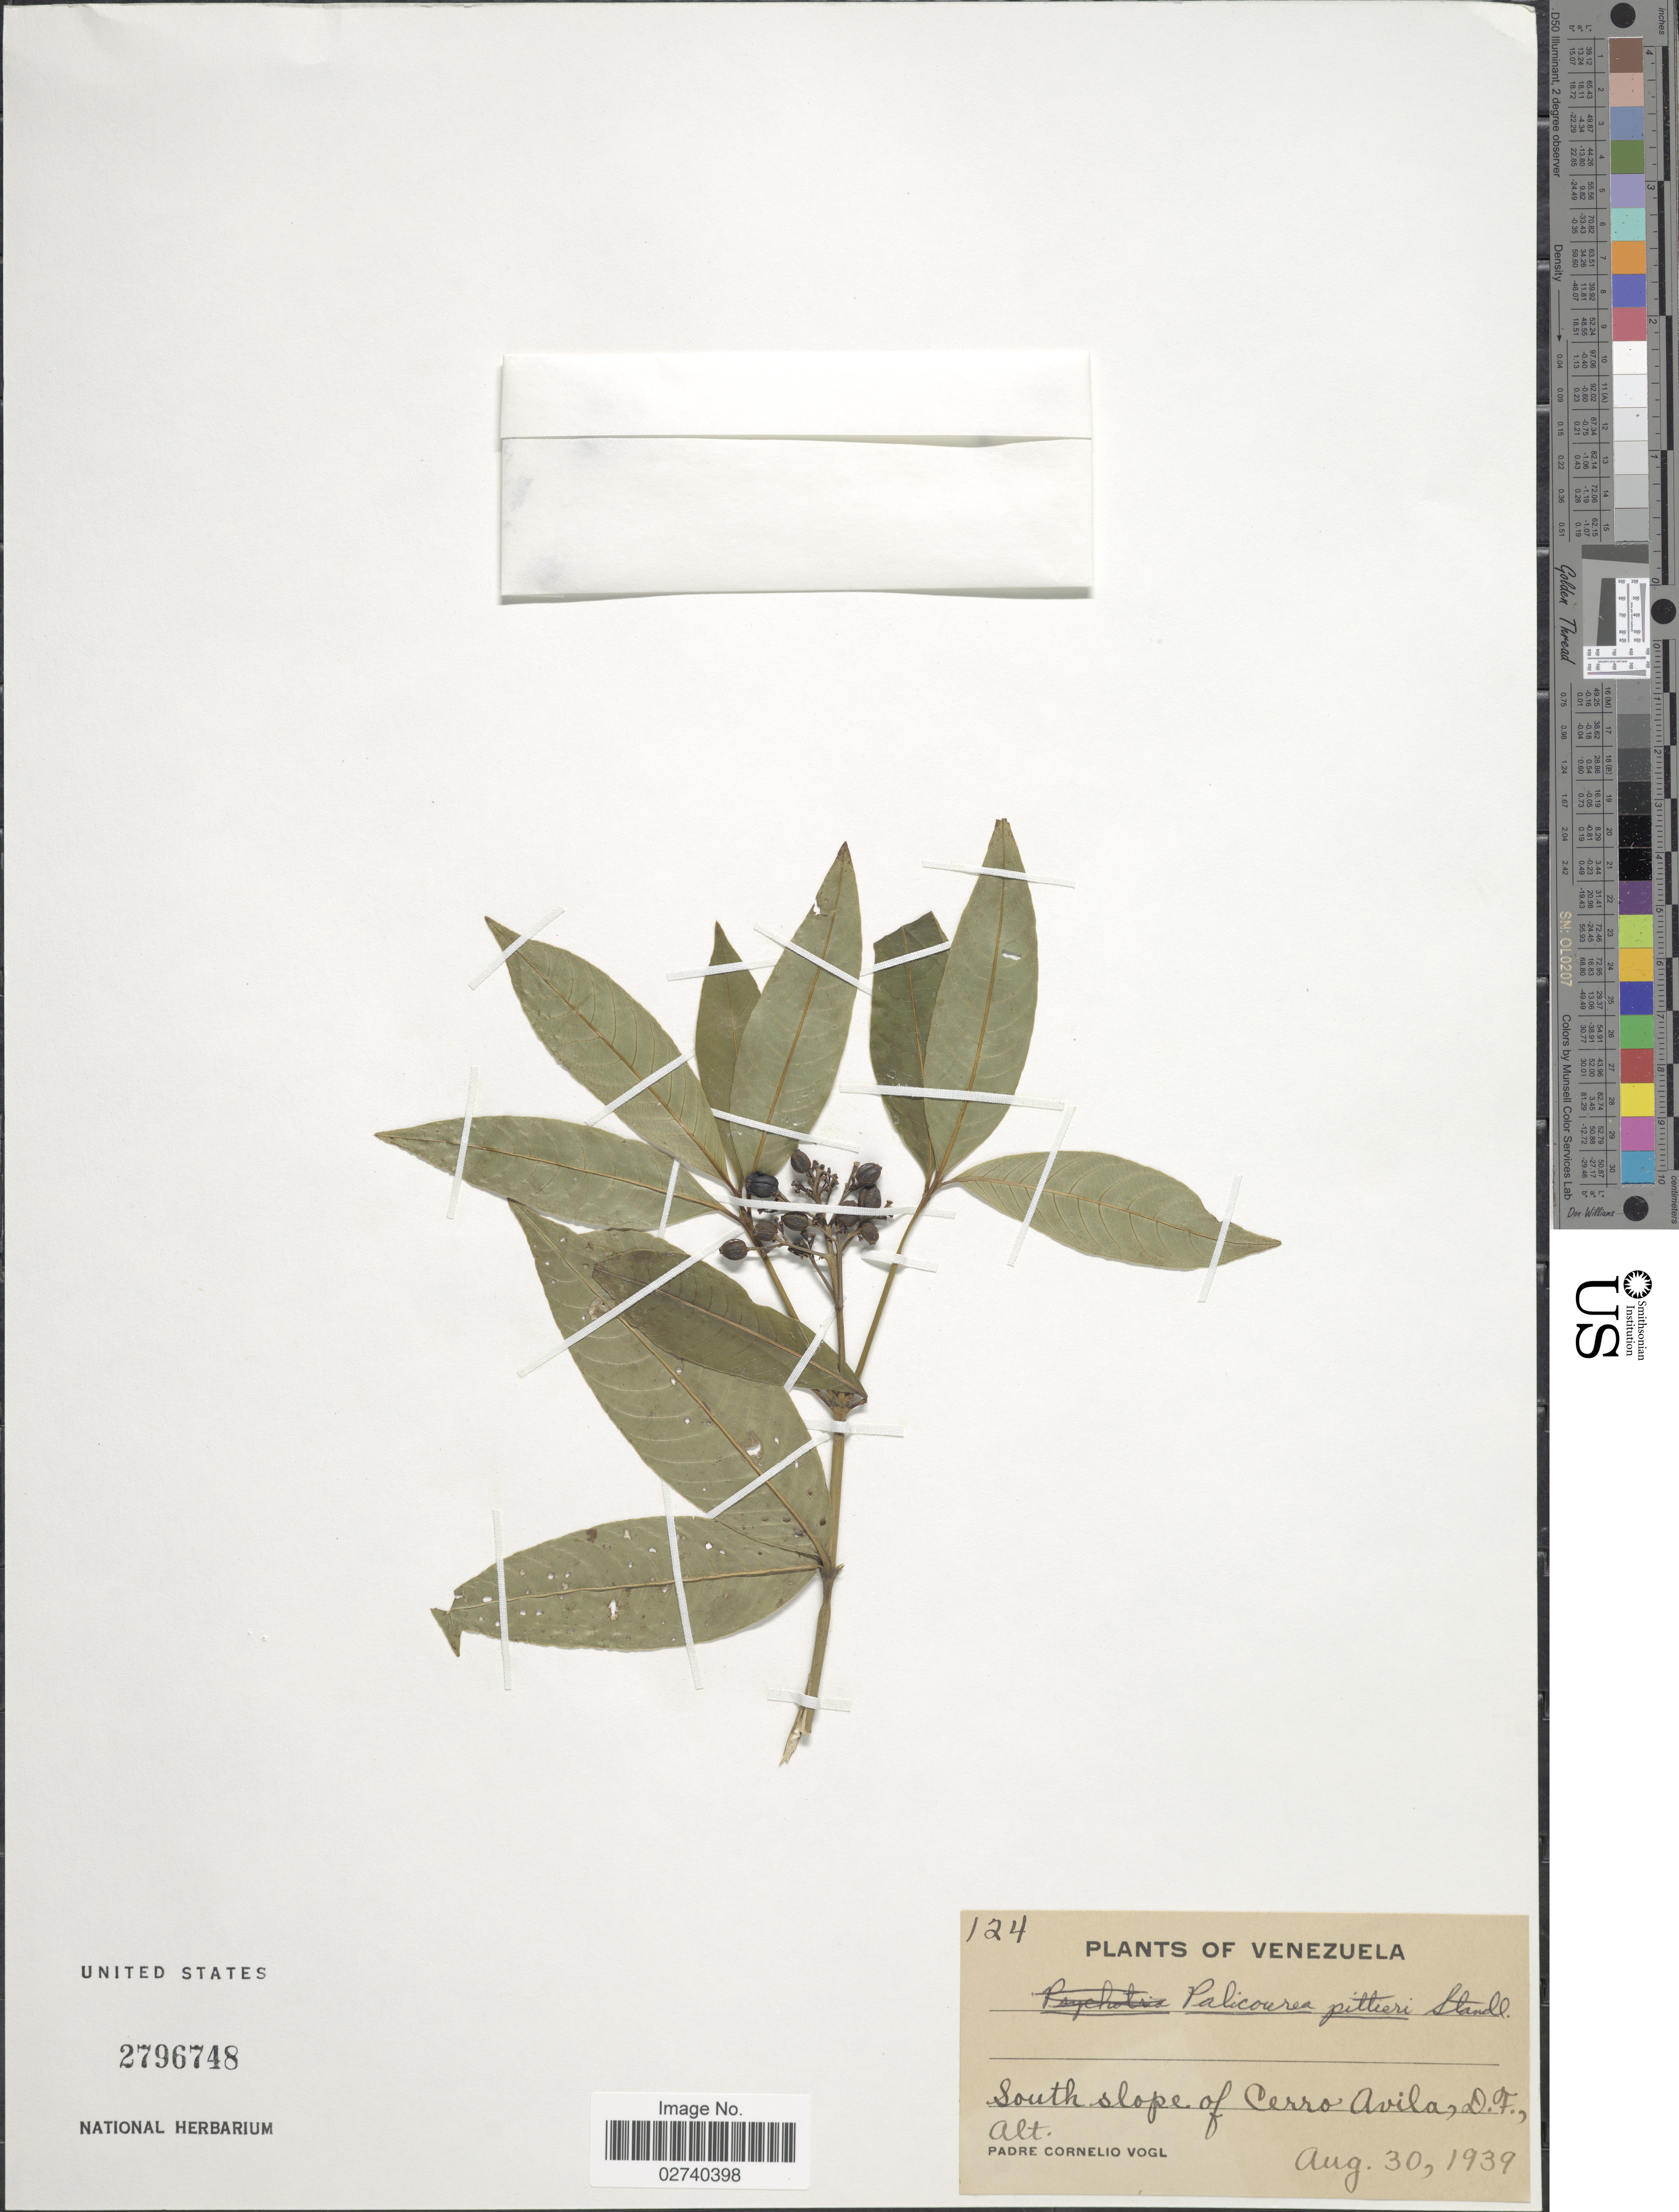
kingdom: Plantae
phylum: Tracheophyta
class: Magnoliopsida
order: Gentianales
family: Rubiaceae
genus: Palicourea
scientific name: Palicourea pittieri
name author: Standl.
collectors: C. Vogl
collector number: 124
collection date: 1939-08-30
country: Venezuela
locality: South slope of Cerro Avila, D.F.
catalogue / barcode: US 2796748